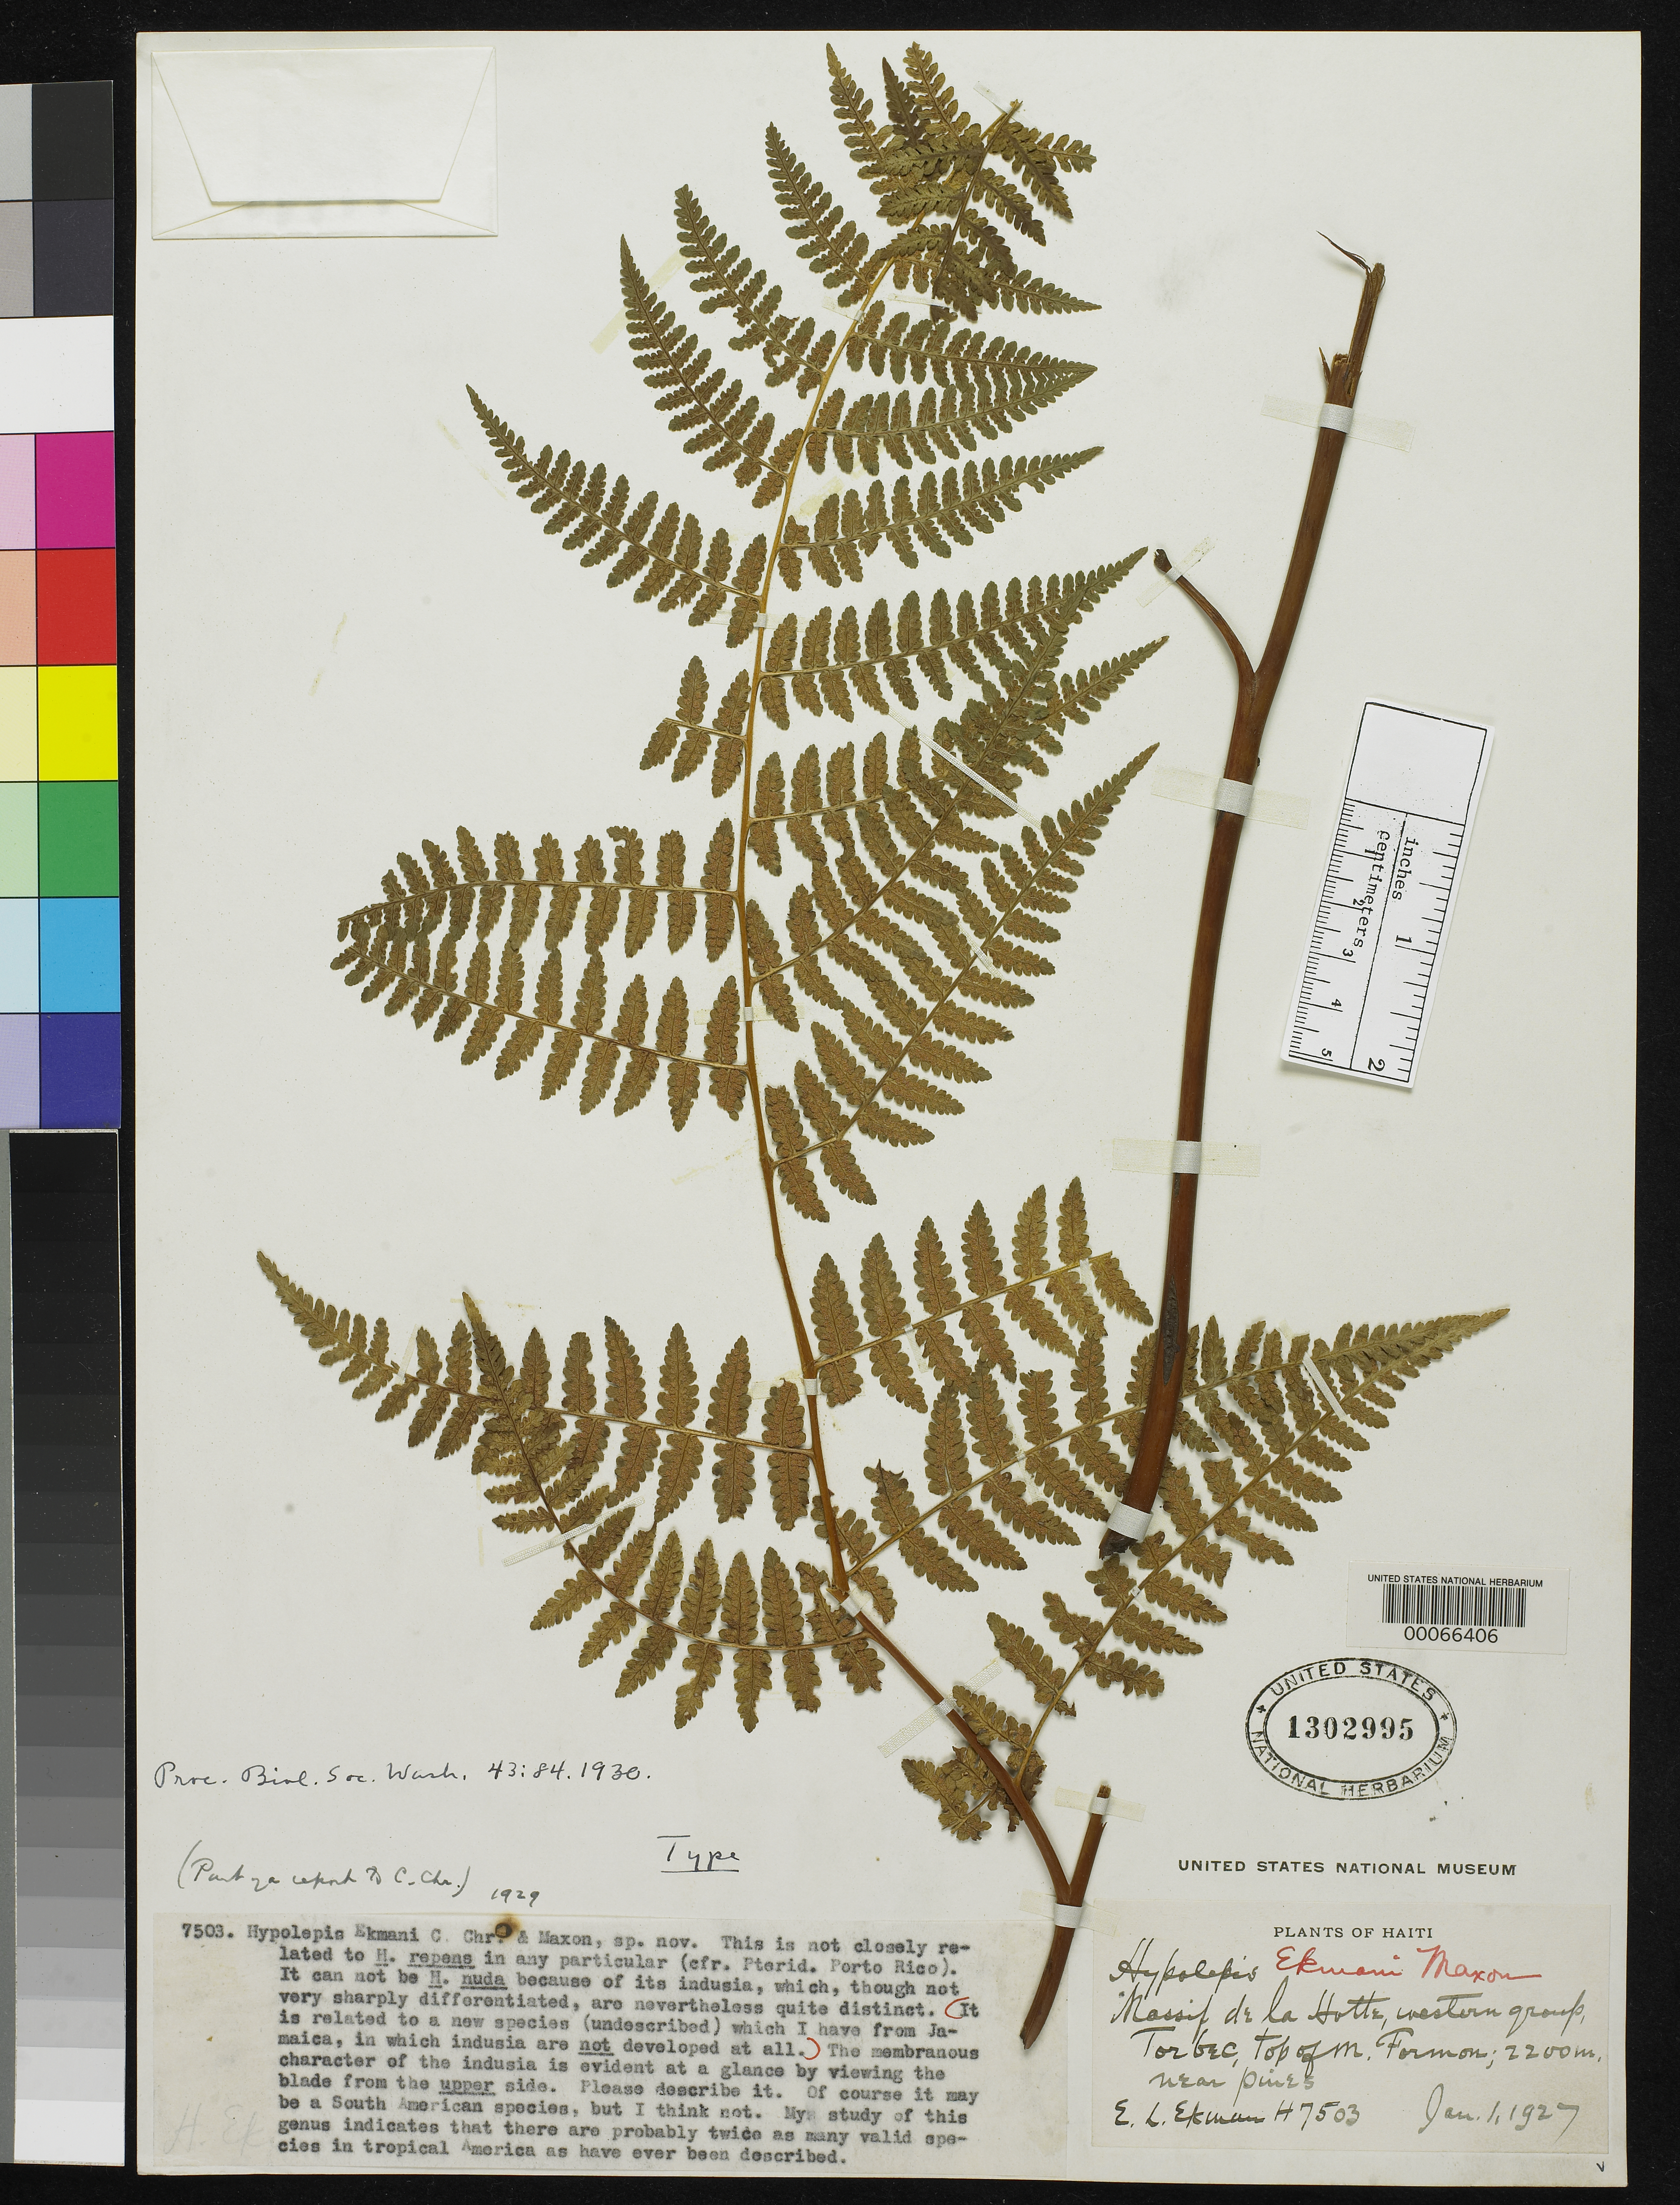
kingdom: Plantae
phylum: Tracheophyta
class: Polypodiopsida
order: Polypodiales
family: Dennstaedtiaceae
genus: Hypolepis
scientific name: Hypolepis ekmanii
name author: Maxon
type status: Holotype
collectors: E. L. Ekman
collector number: H7503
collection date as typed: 01 Jan 1927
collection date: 1927-01-01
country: Haiti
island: Hispaniola Island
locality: Torbec, top of Mt. Formon.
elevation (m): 2200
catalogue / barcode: US 1302995